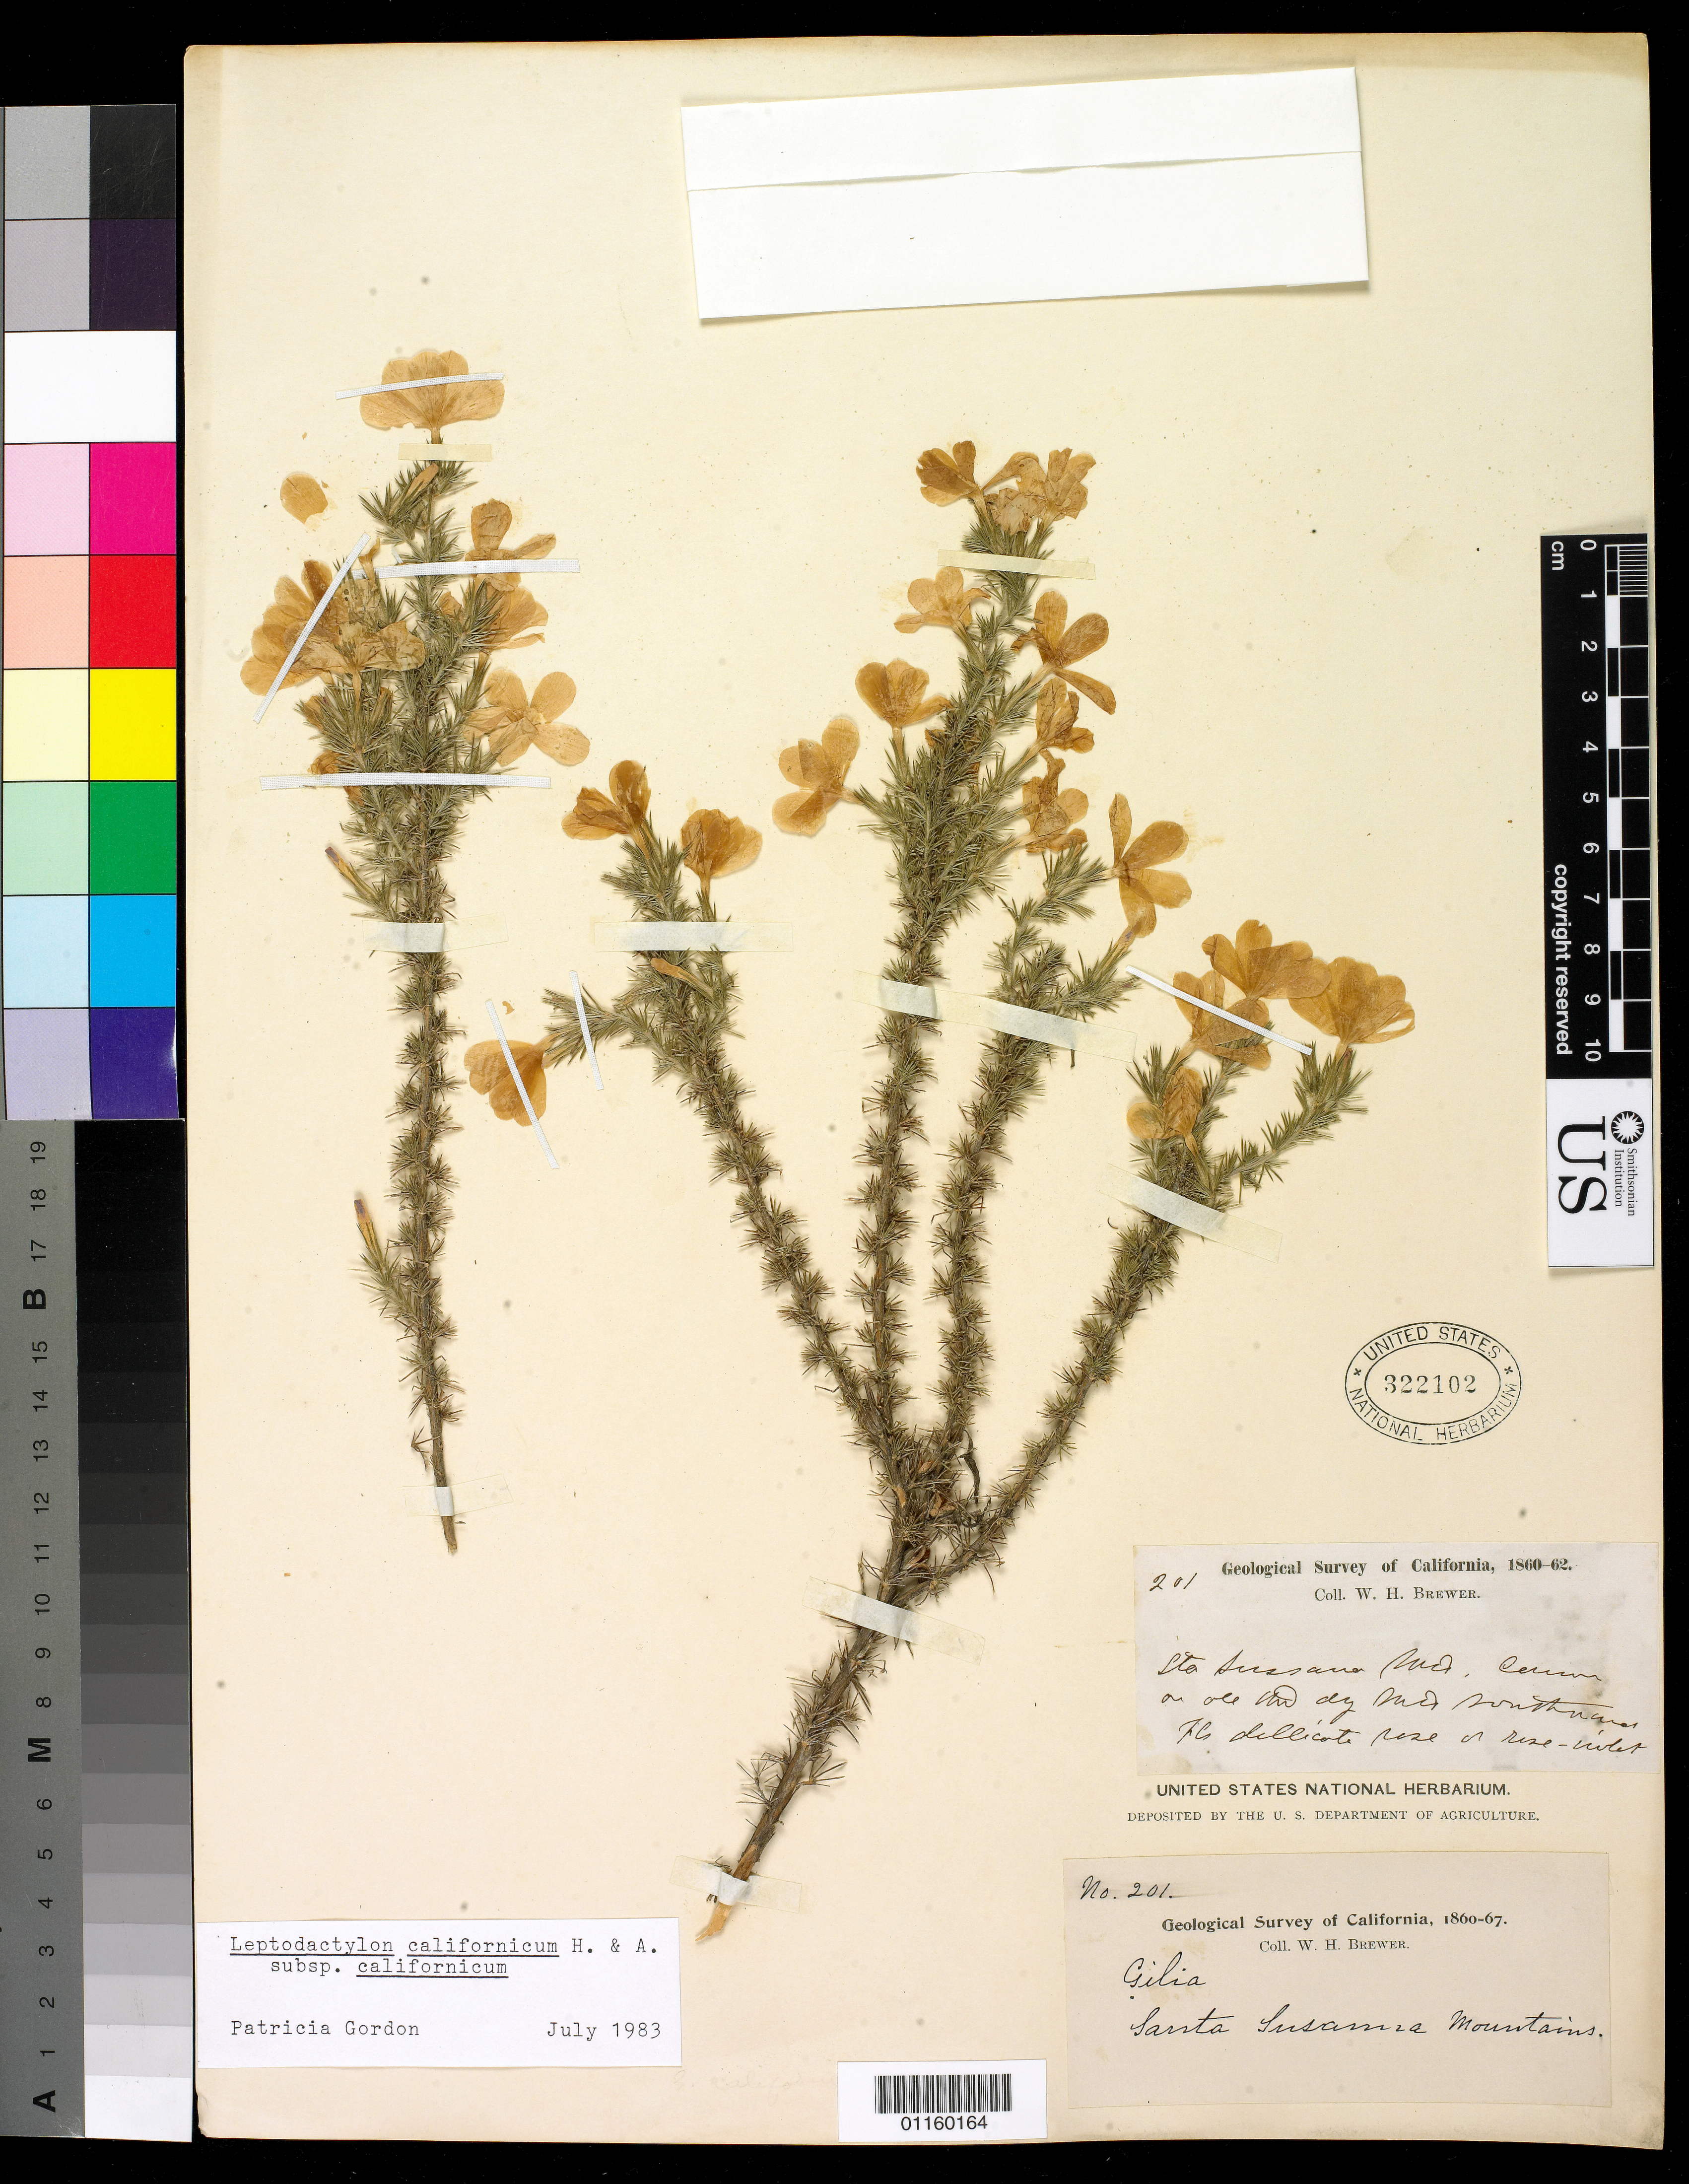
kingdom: Plantae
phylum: Tracheophyta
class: Magnoliopsida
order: Ericales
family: Polemoniaceae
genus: Linanthus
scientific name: Linanthus californicus subsp. californicus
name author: (Hook. & Arn.) J.M. Porter & L.A. Johnson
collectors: W. H. Brewer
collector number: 201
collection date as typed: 1860 to -- --- 1867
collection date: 1860/1867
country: United States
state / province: California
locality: Santa Susanna Mts.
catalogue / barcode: US 322102